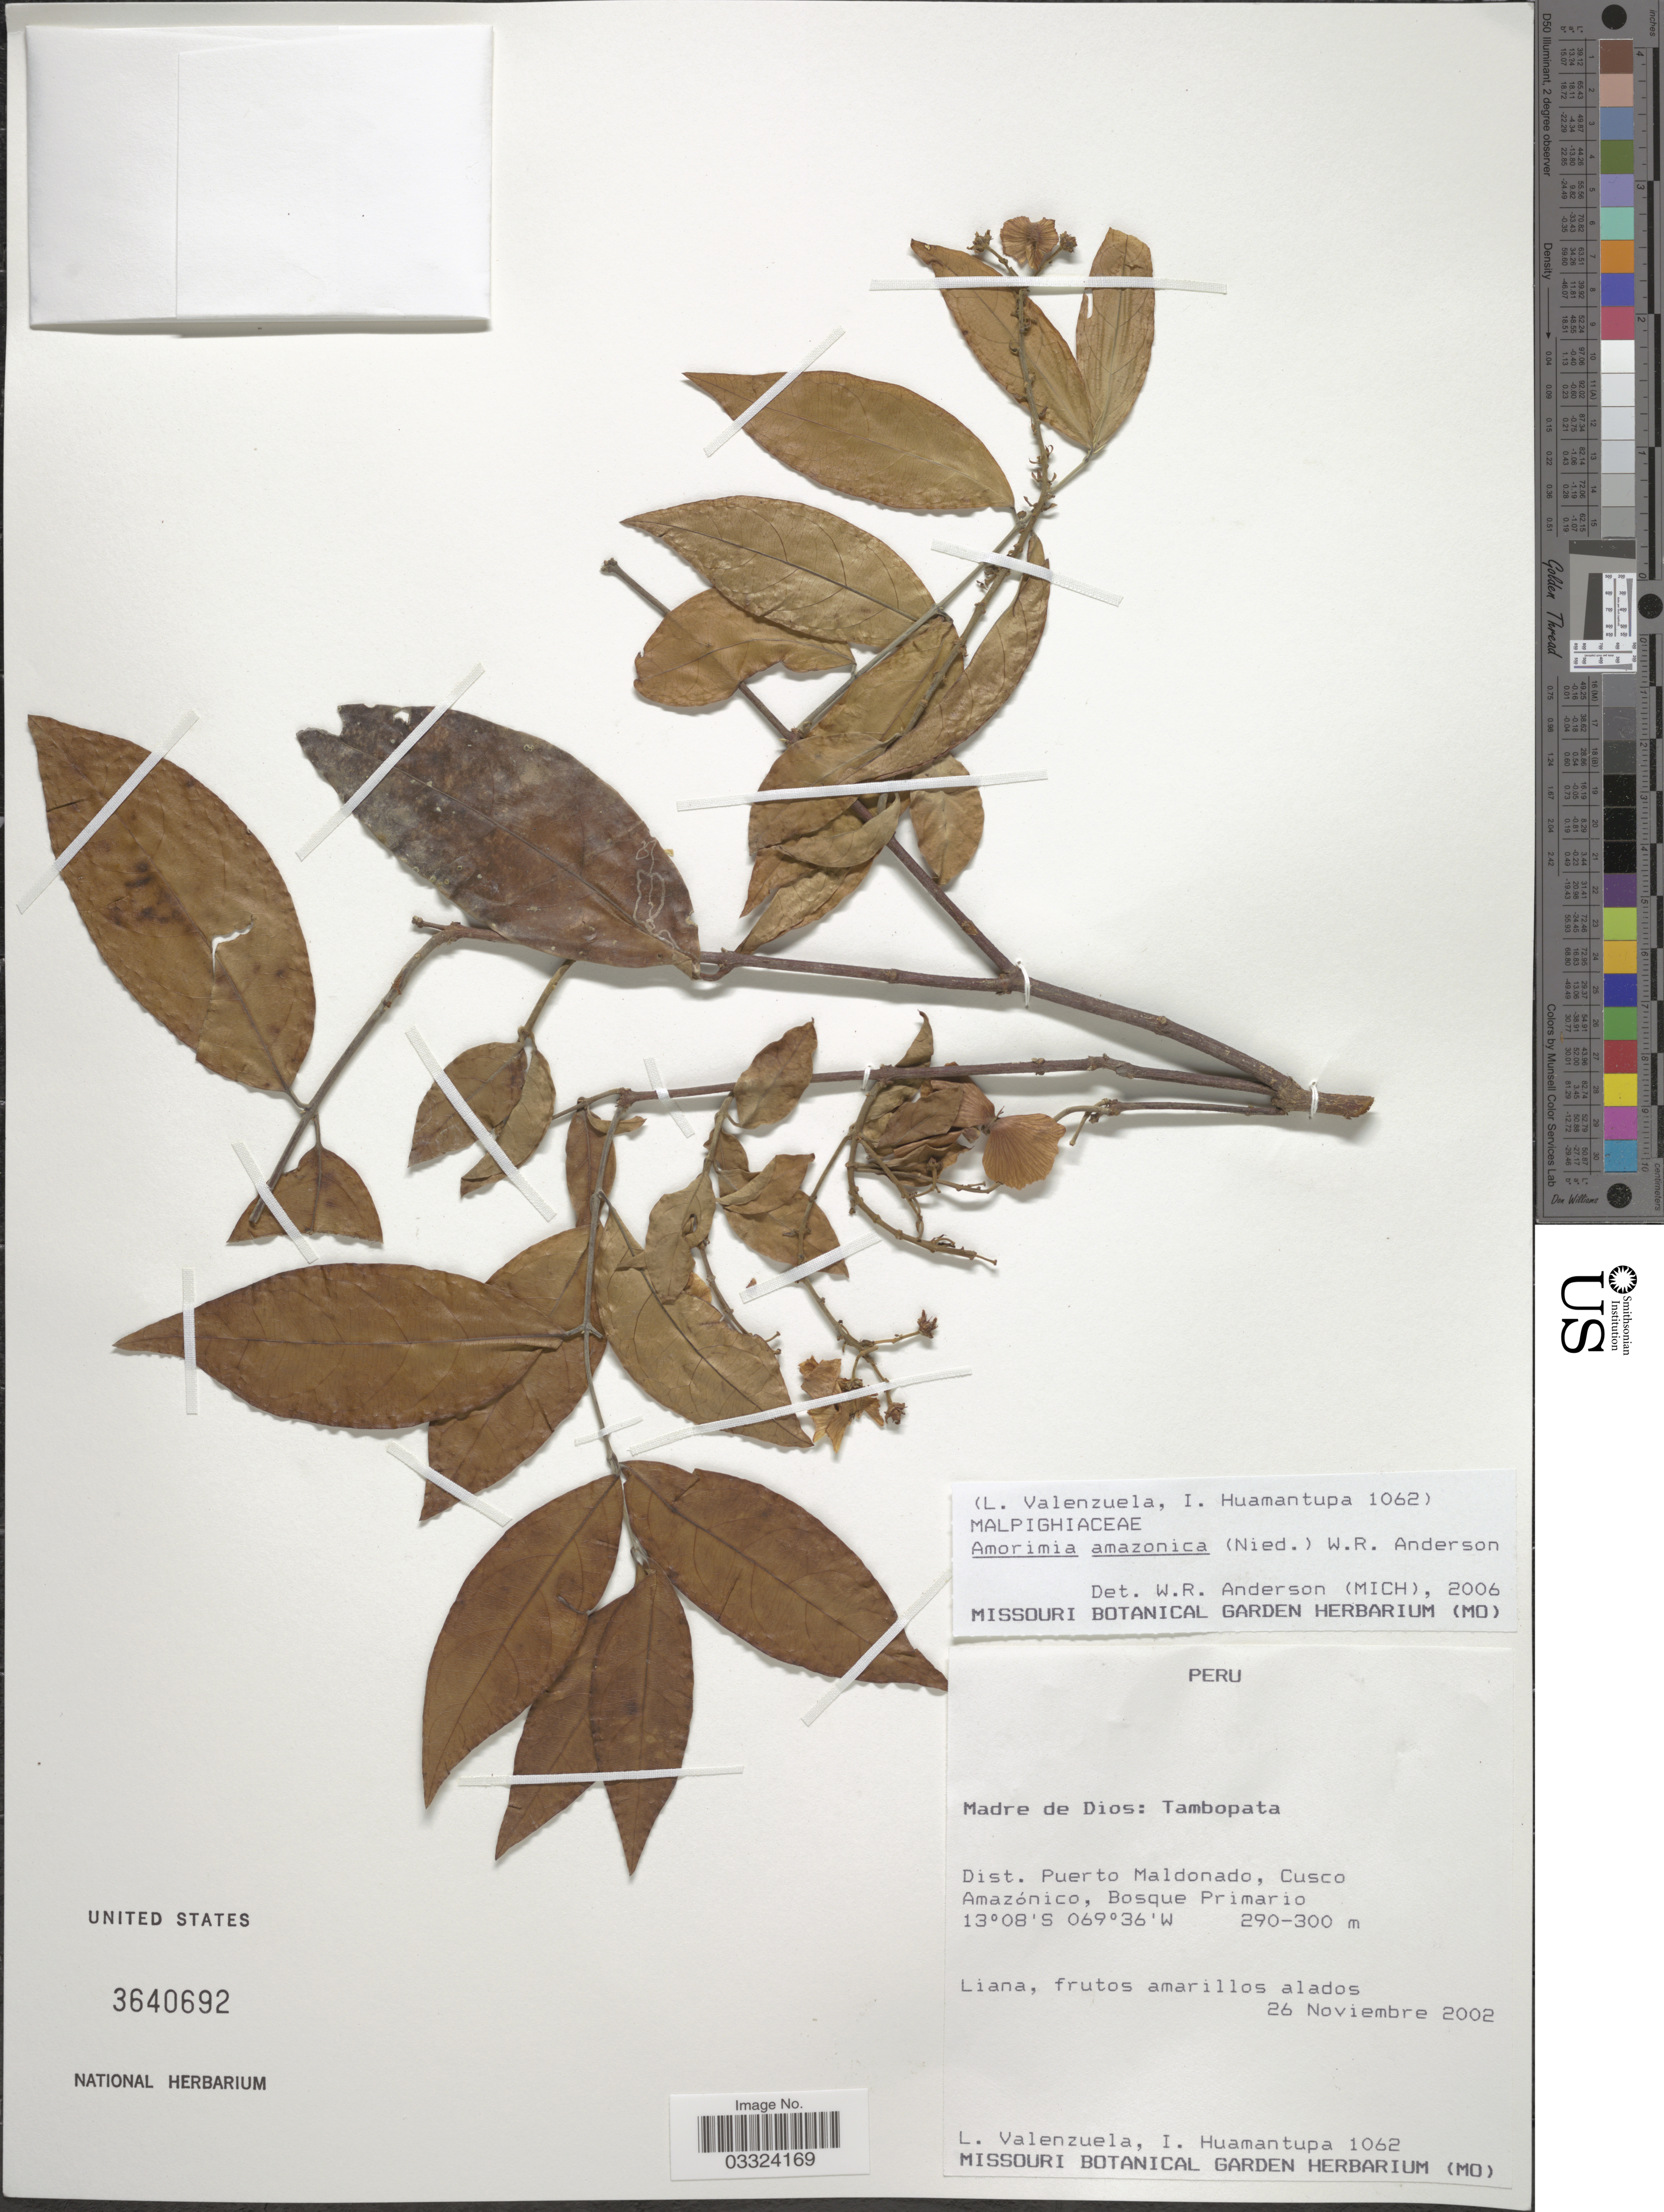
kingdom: Plantae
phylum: Tracheophyta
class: Magnoliopsida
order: Malpighiales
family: Malpighiaceae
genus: Amorimia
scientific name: Amorimia amazonica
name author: (Nied.) W.R. Anderson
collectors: L. Valenzuela & I. Huamantupa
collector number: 1062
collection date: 2002-11-26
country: Peru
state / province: Madre de Dios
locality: Tambopata. Dist. Puerto Maldonado. Cusco Amazónico.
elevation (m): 290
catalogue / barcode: US 3640692